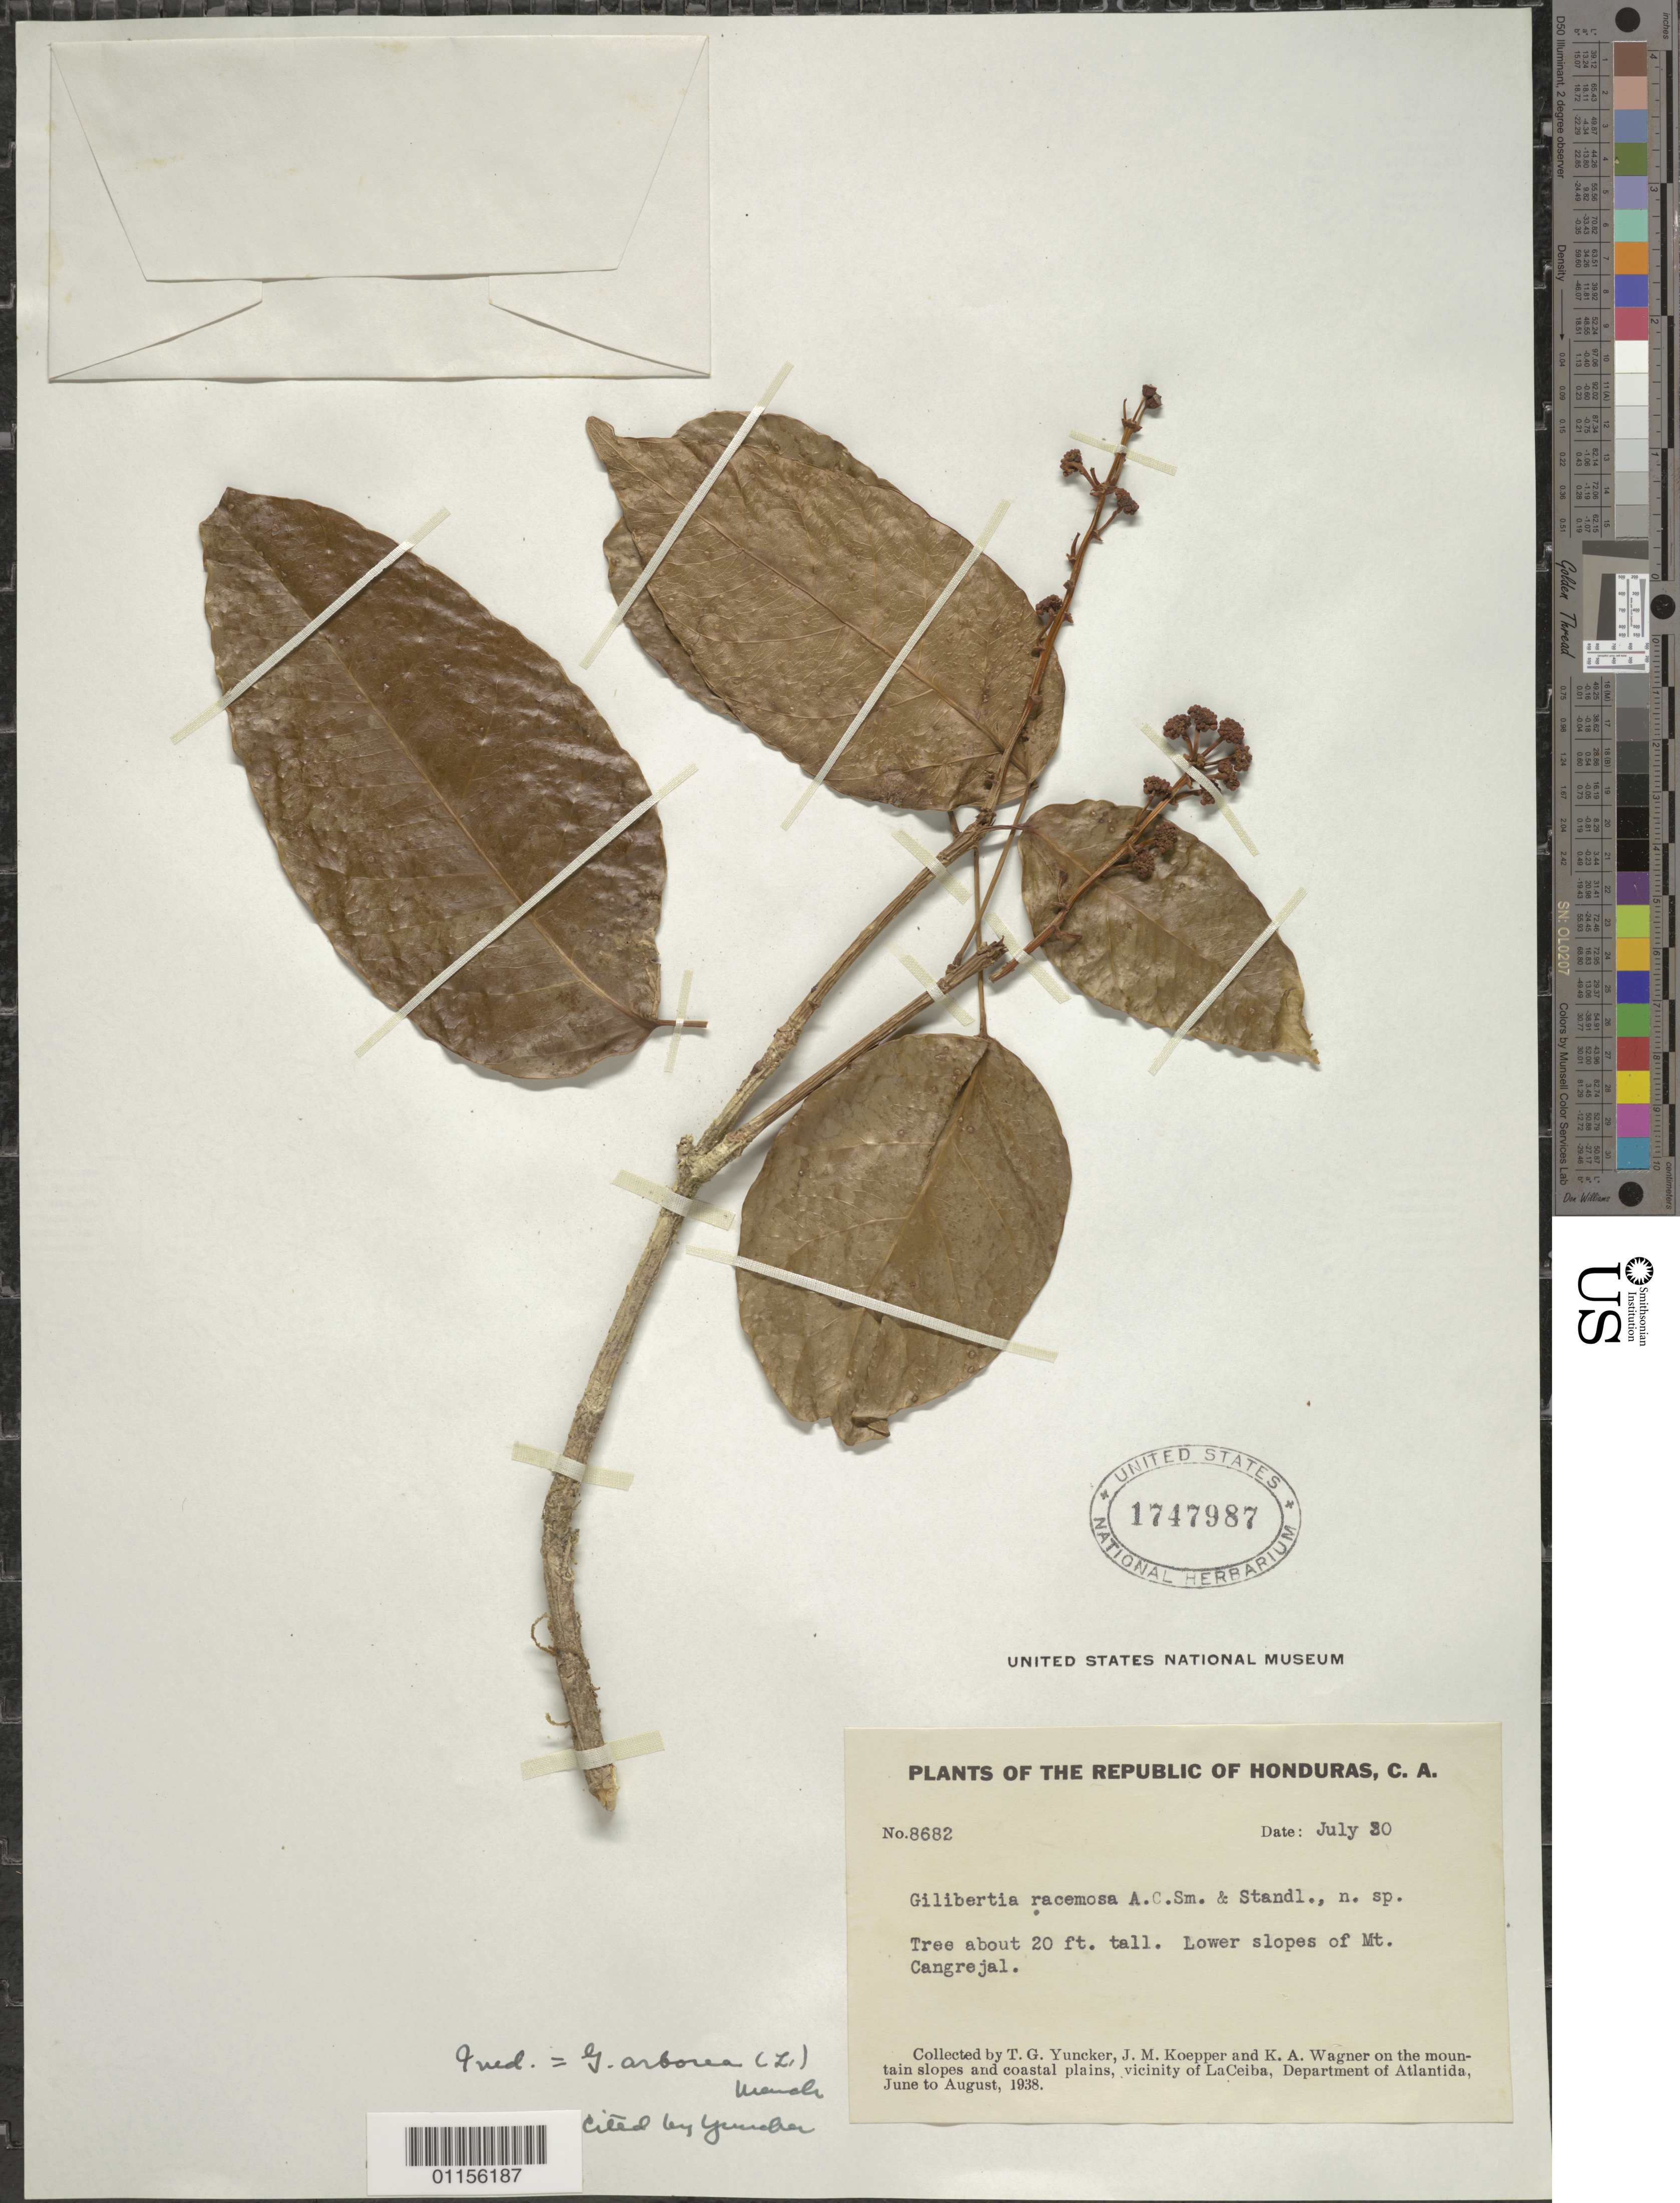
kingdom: Plantae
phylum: Tracheophyta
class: Magnoliopsida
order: Apiales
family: Araliaceae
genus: Dendropanax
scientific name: Dendropanax arboreus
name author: (L.) Decne. & Planch.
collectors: T. G. Yuncker, J. M. Koepper & K. A. Wagner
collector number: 8682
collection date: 1938-07-30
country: Honduras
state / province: Atlántida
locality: Vicinity of La Ceiba. Lower slopes of Mt Cangrejal.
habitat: Tree, on the lower mountain slopes and coastal plains.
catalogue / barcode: US 1747987